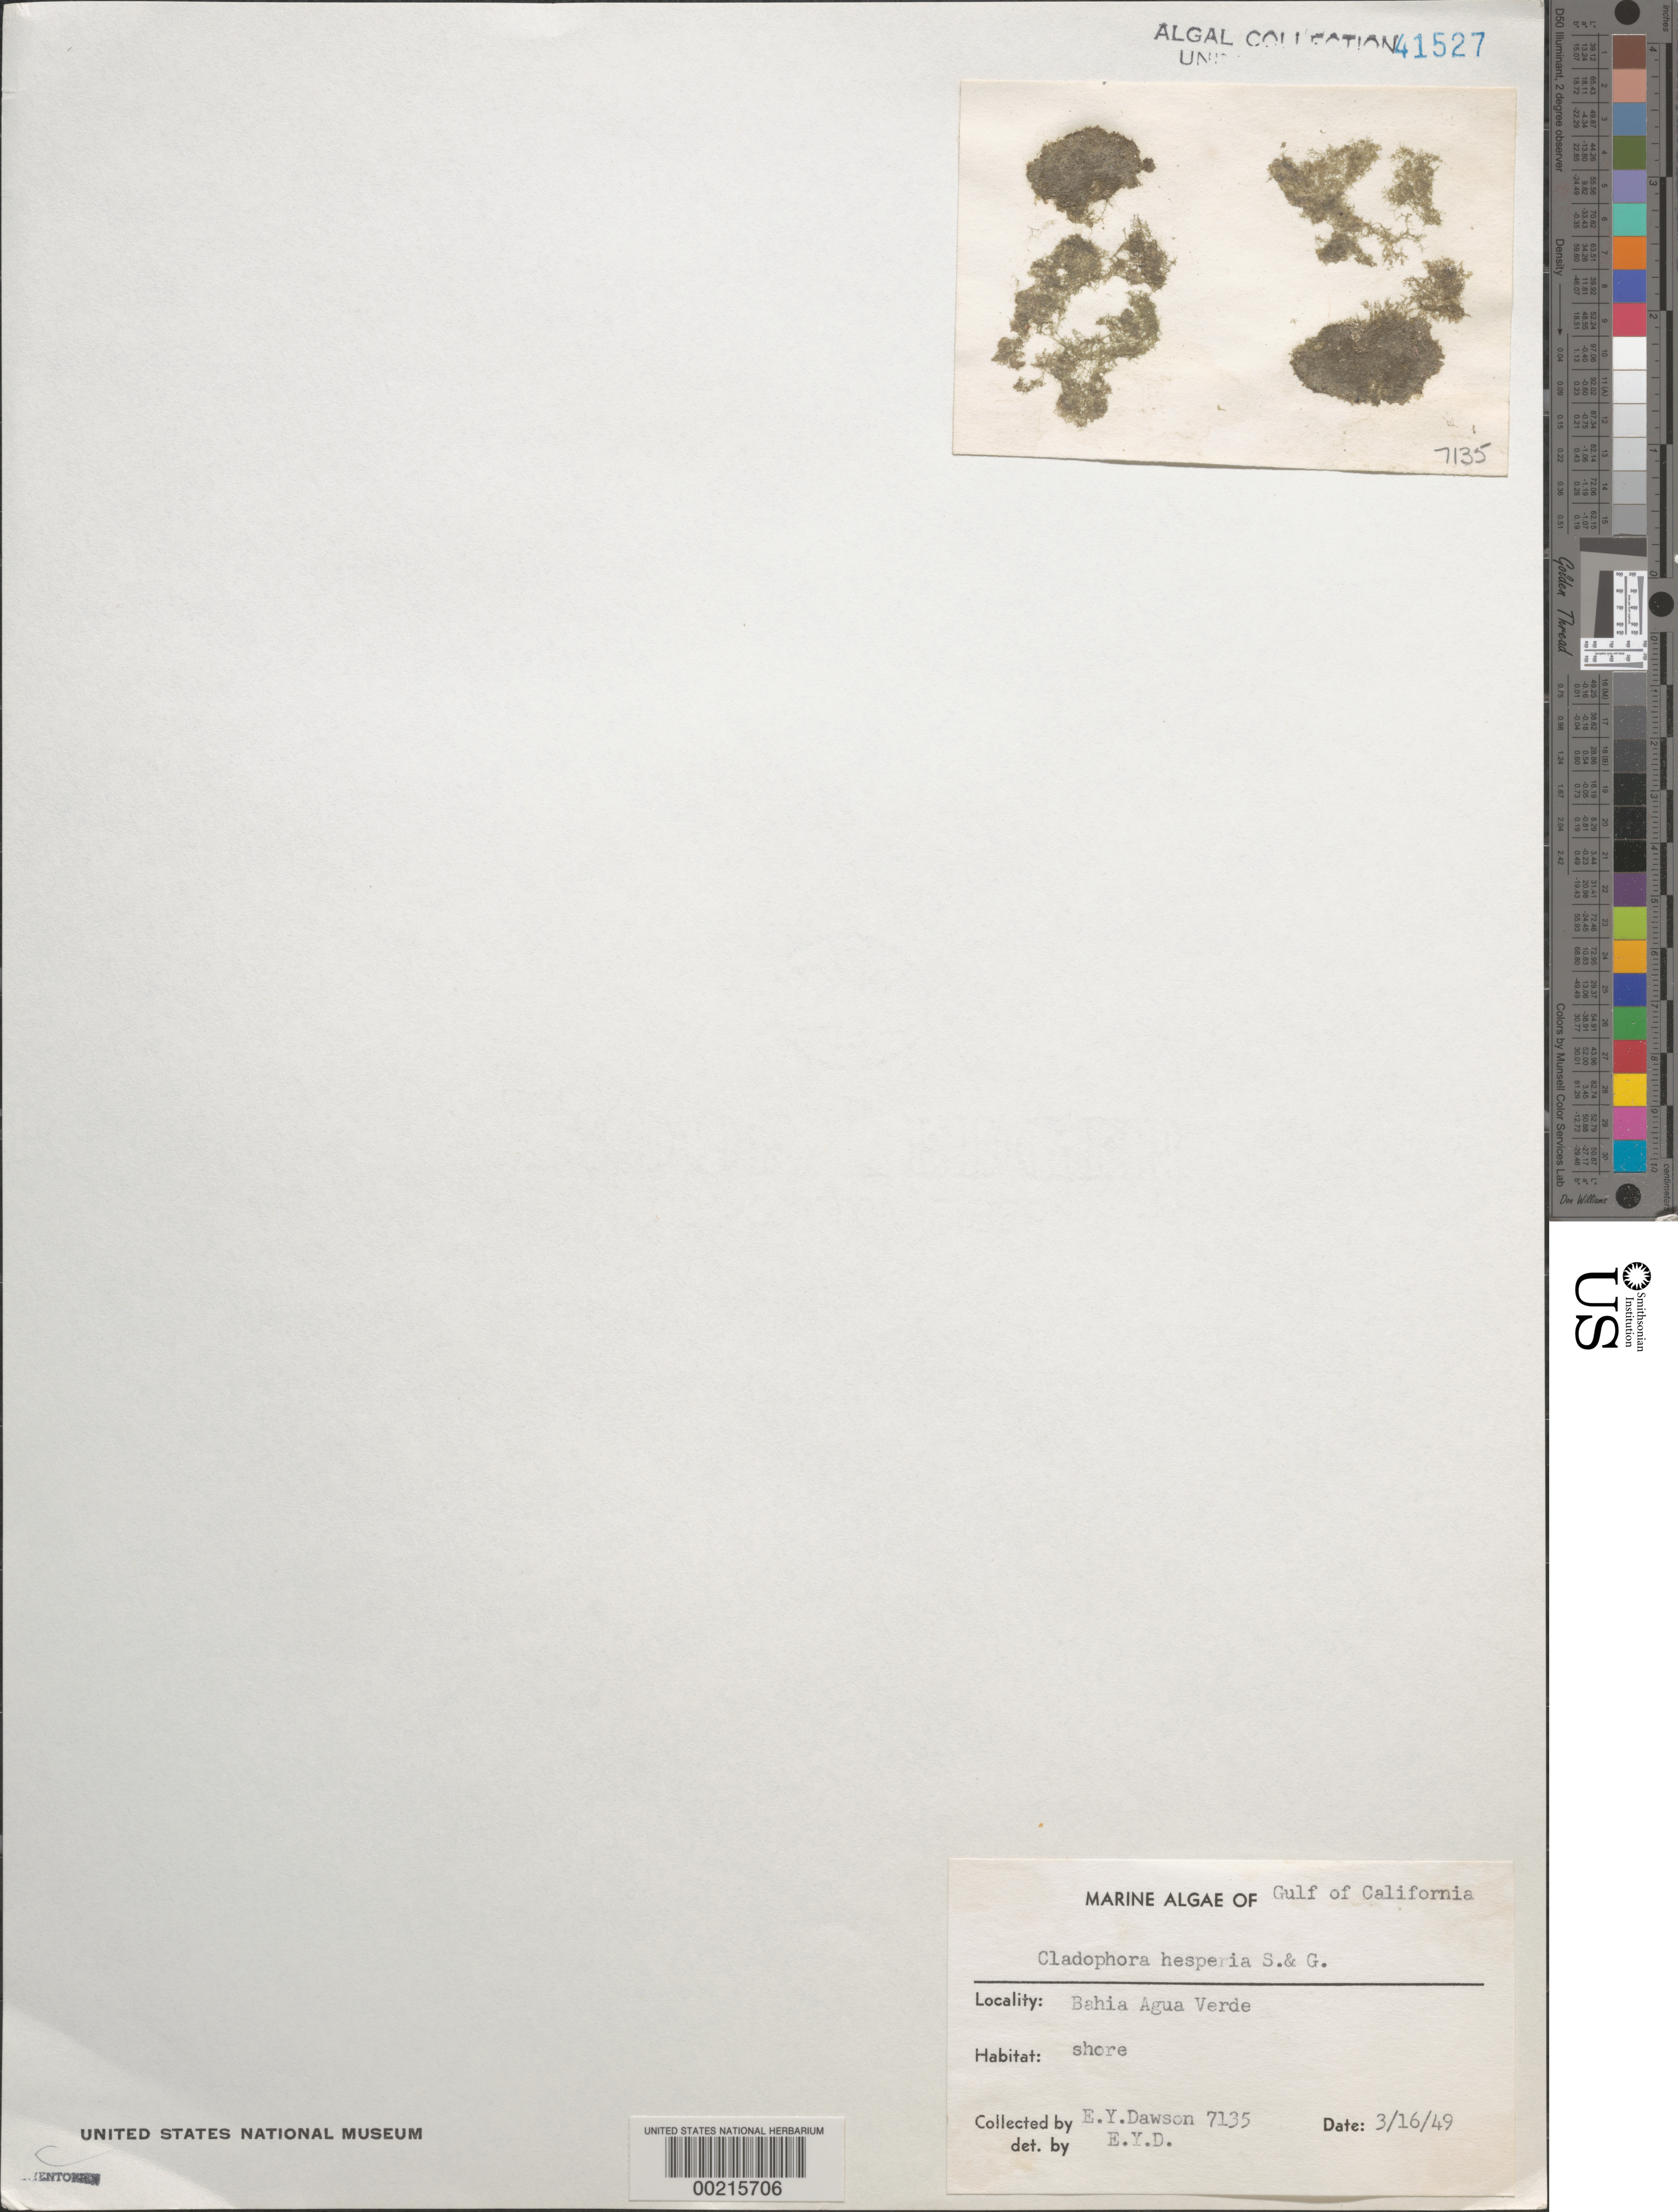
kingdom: Plantae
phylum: Chlorophyta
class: Ulvophyceae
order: Cladophorales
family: Cladophoraceae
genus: Cladophora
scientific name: Cladophora hesperia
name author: Setch. & N.L. Gardner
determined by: Dawson, E. Y.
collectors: E. Y. Dawson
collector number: EYD 7135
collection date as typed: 16 Mar 1949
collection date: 1949-03-16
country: Mexico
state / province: Baja California Sur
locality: Bahia Agua Verde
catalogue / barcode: US 41527